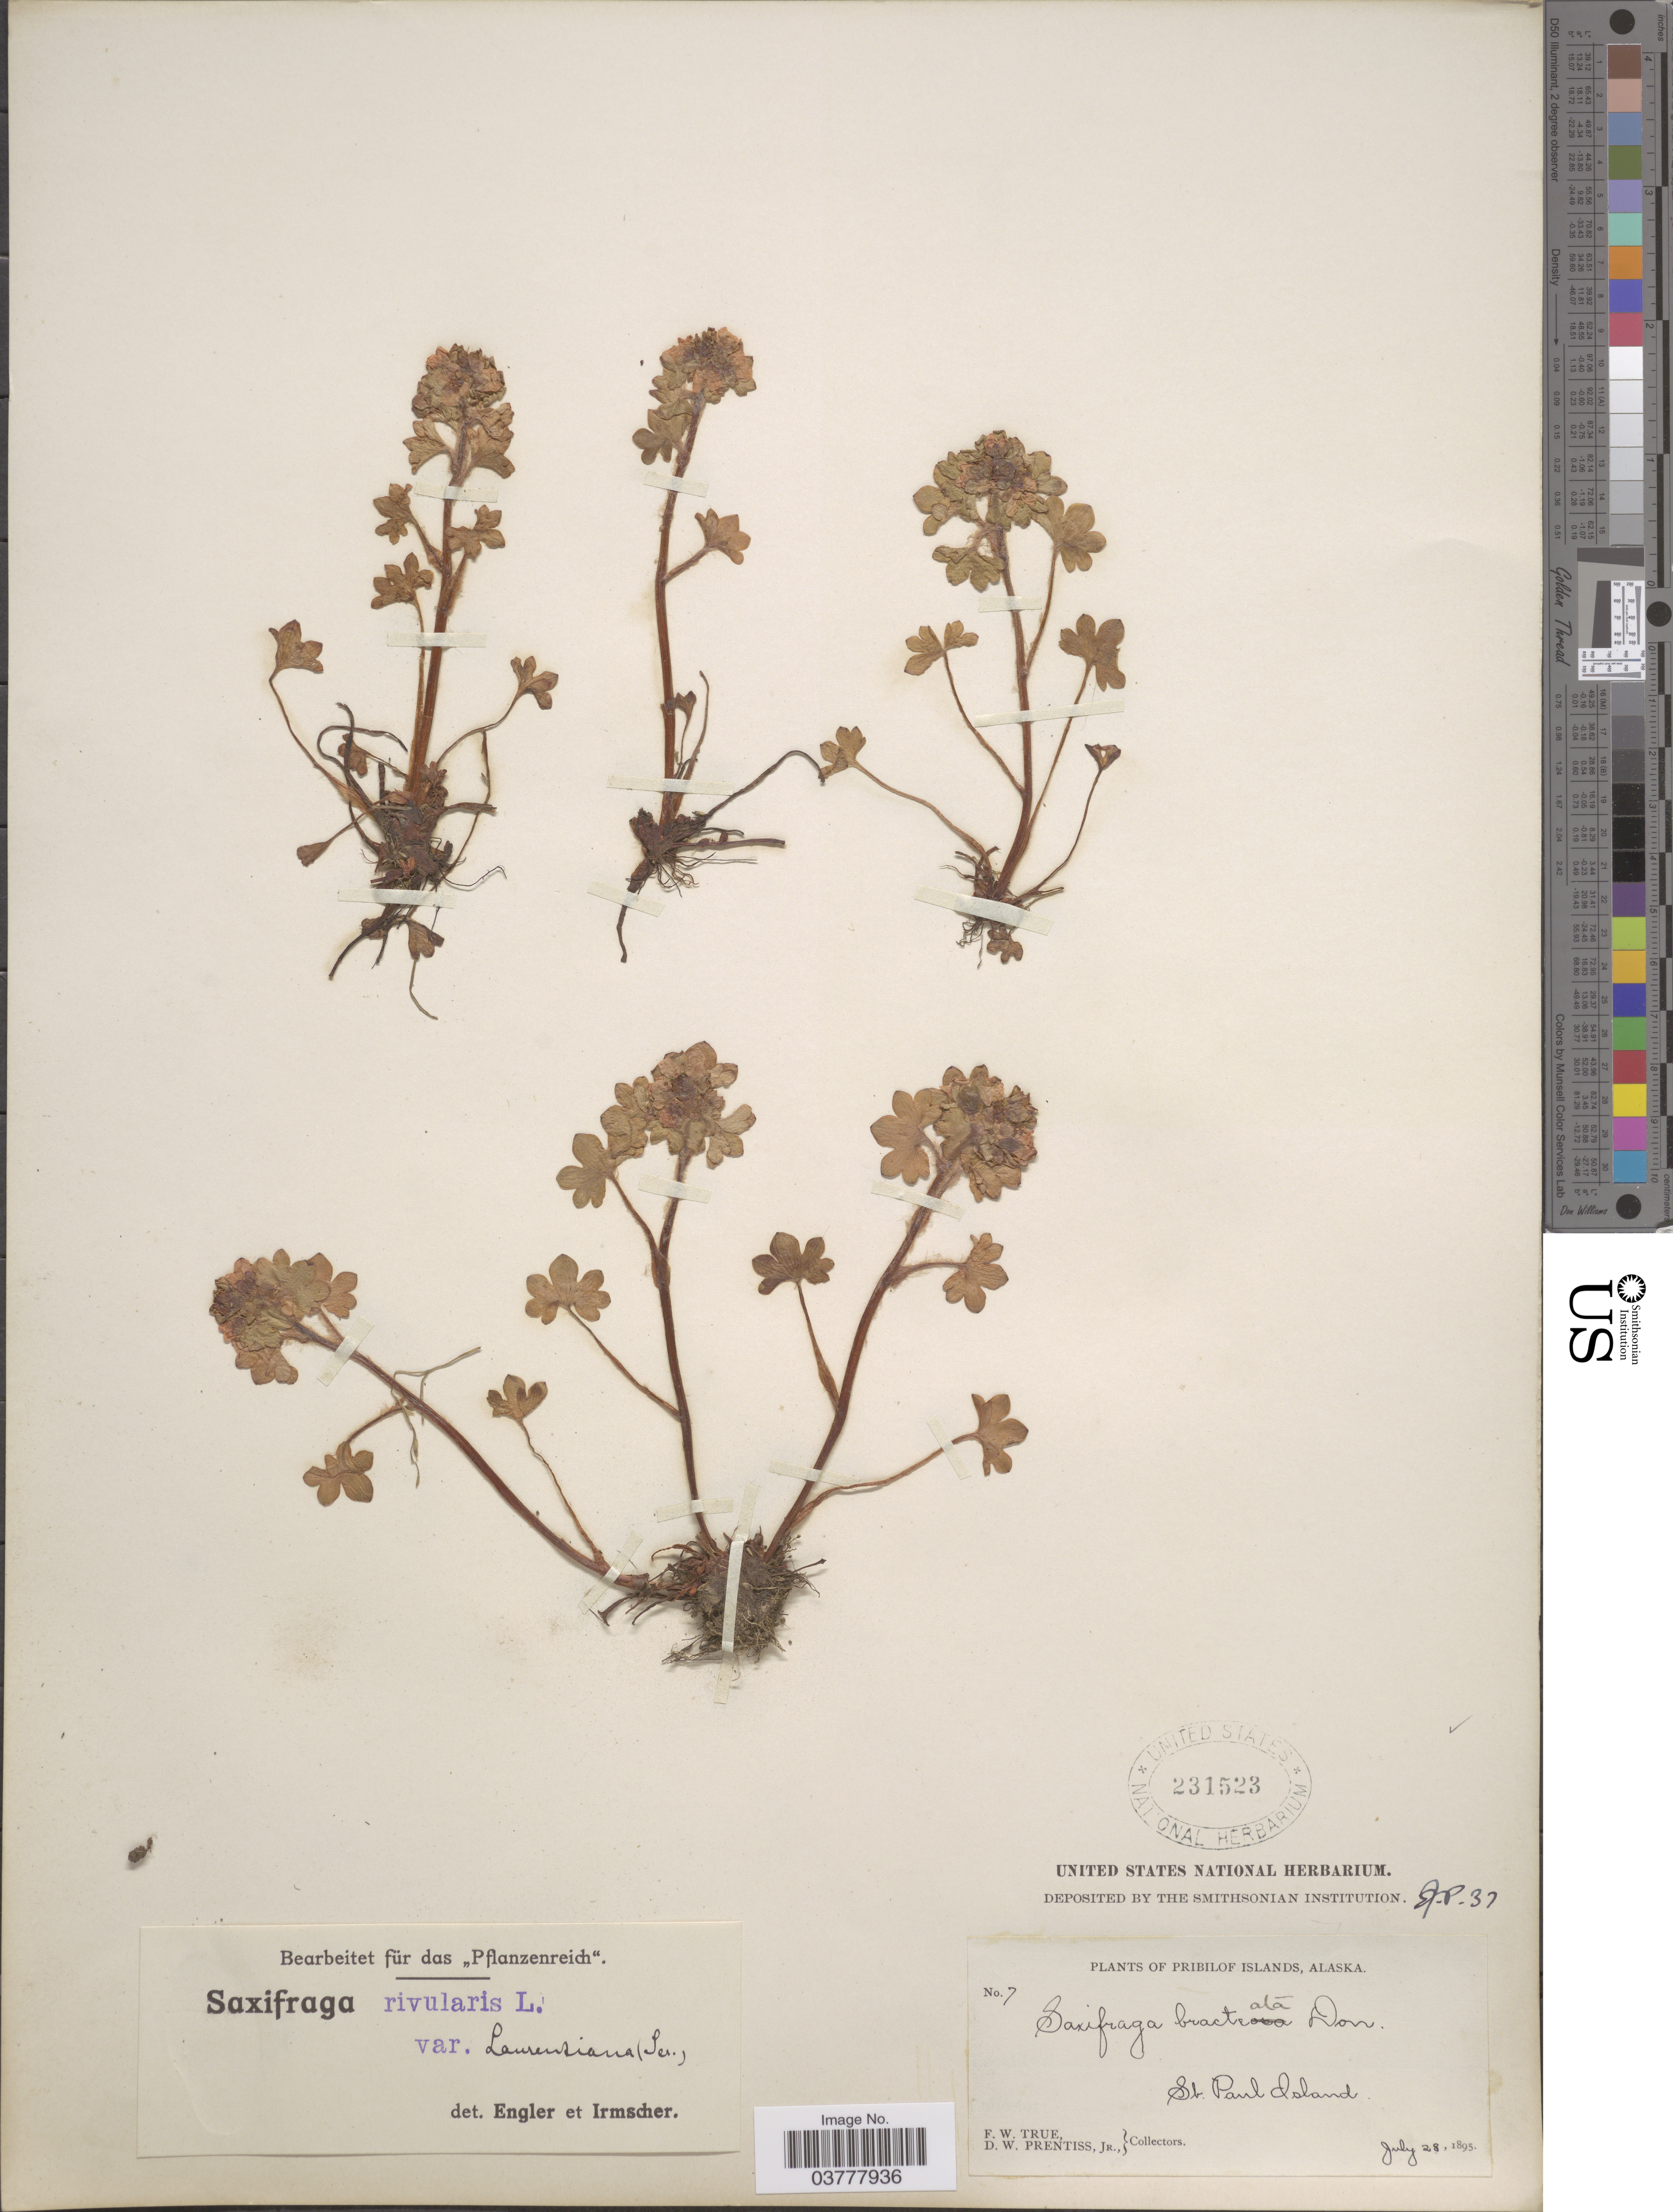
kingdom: Plantae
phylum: Tracheophyta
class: Magnoliopsida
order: Saxifragales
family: Saxifragaceae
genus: Saxifraga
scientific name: Saxifraga bracteata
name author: D. Don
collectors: F. True & D. Prentiss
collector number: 7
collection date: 1895-07-28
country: United States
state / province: Alaska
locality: Pribilof Islands. St. Paul Island.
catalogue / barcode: US 231523